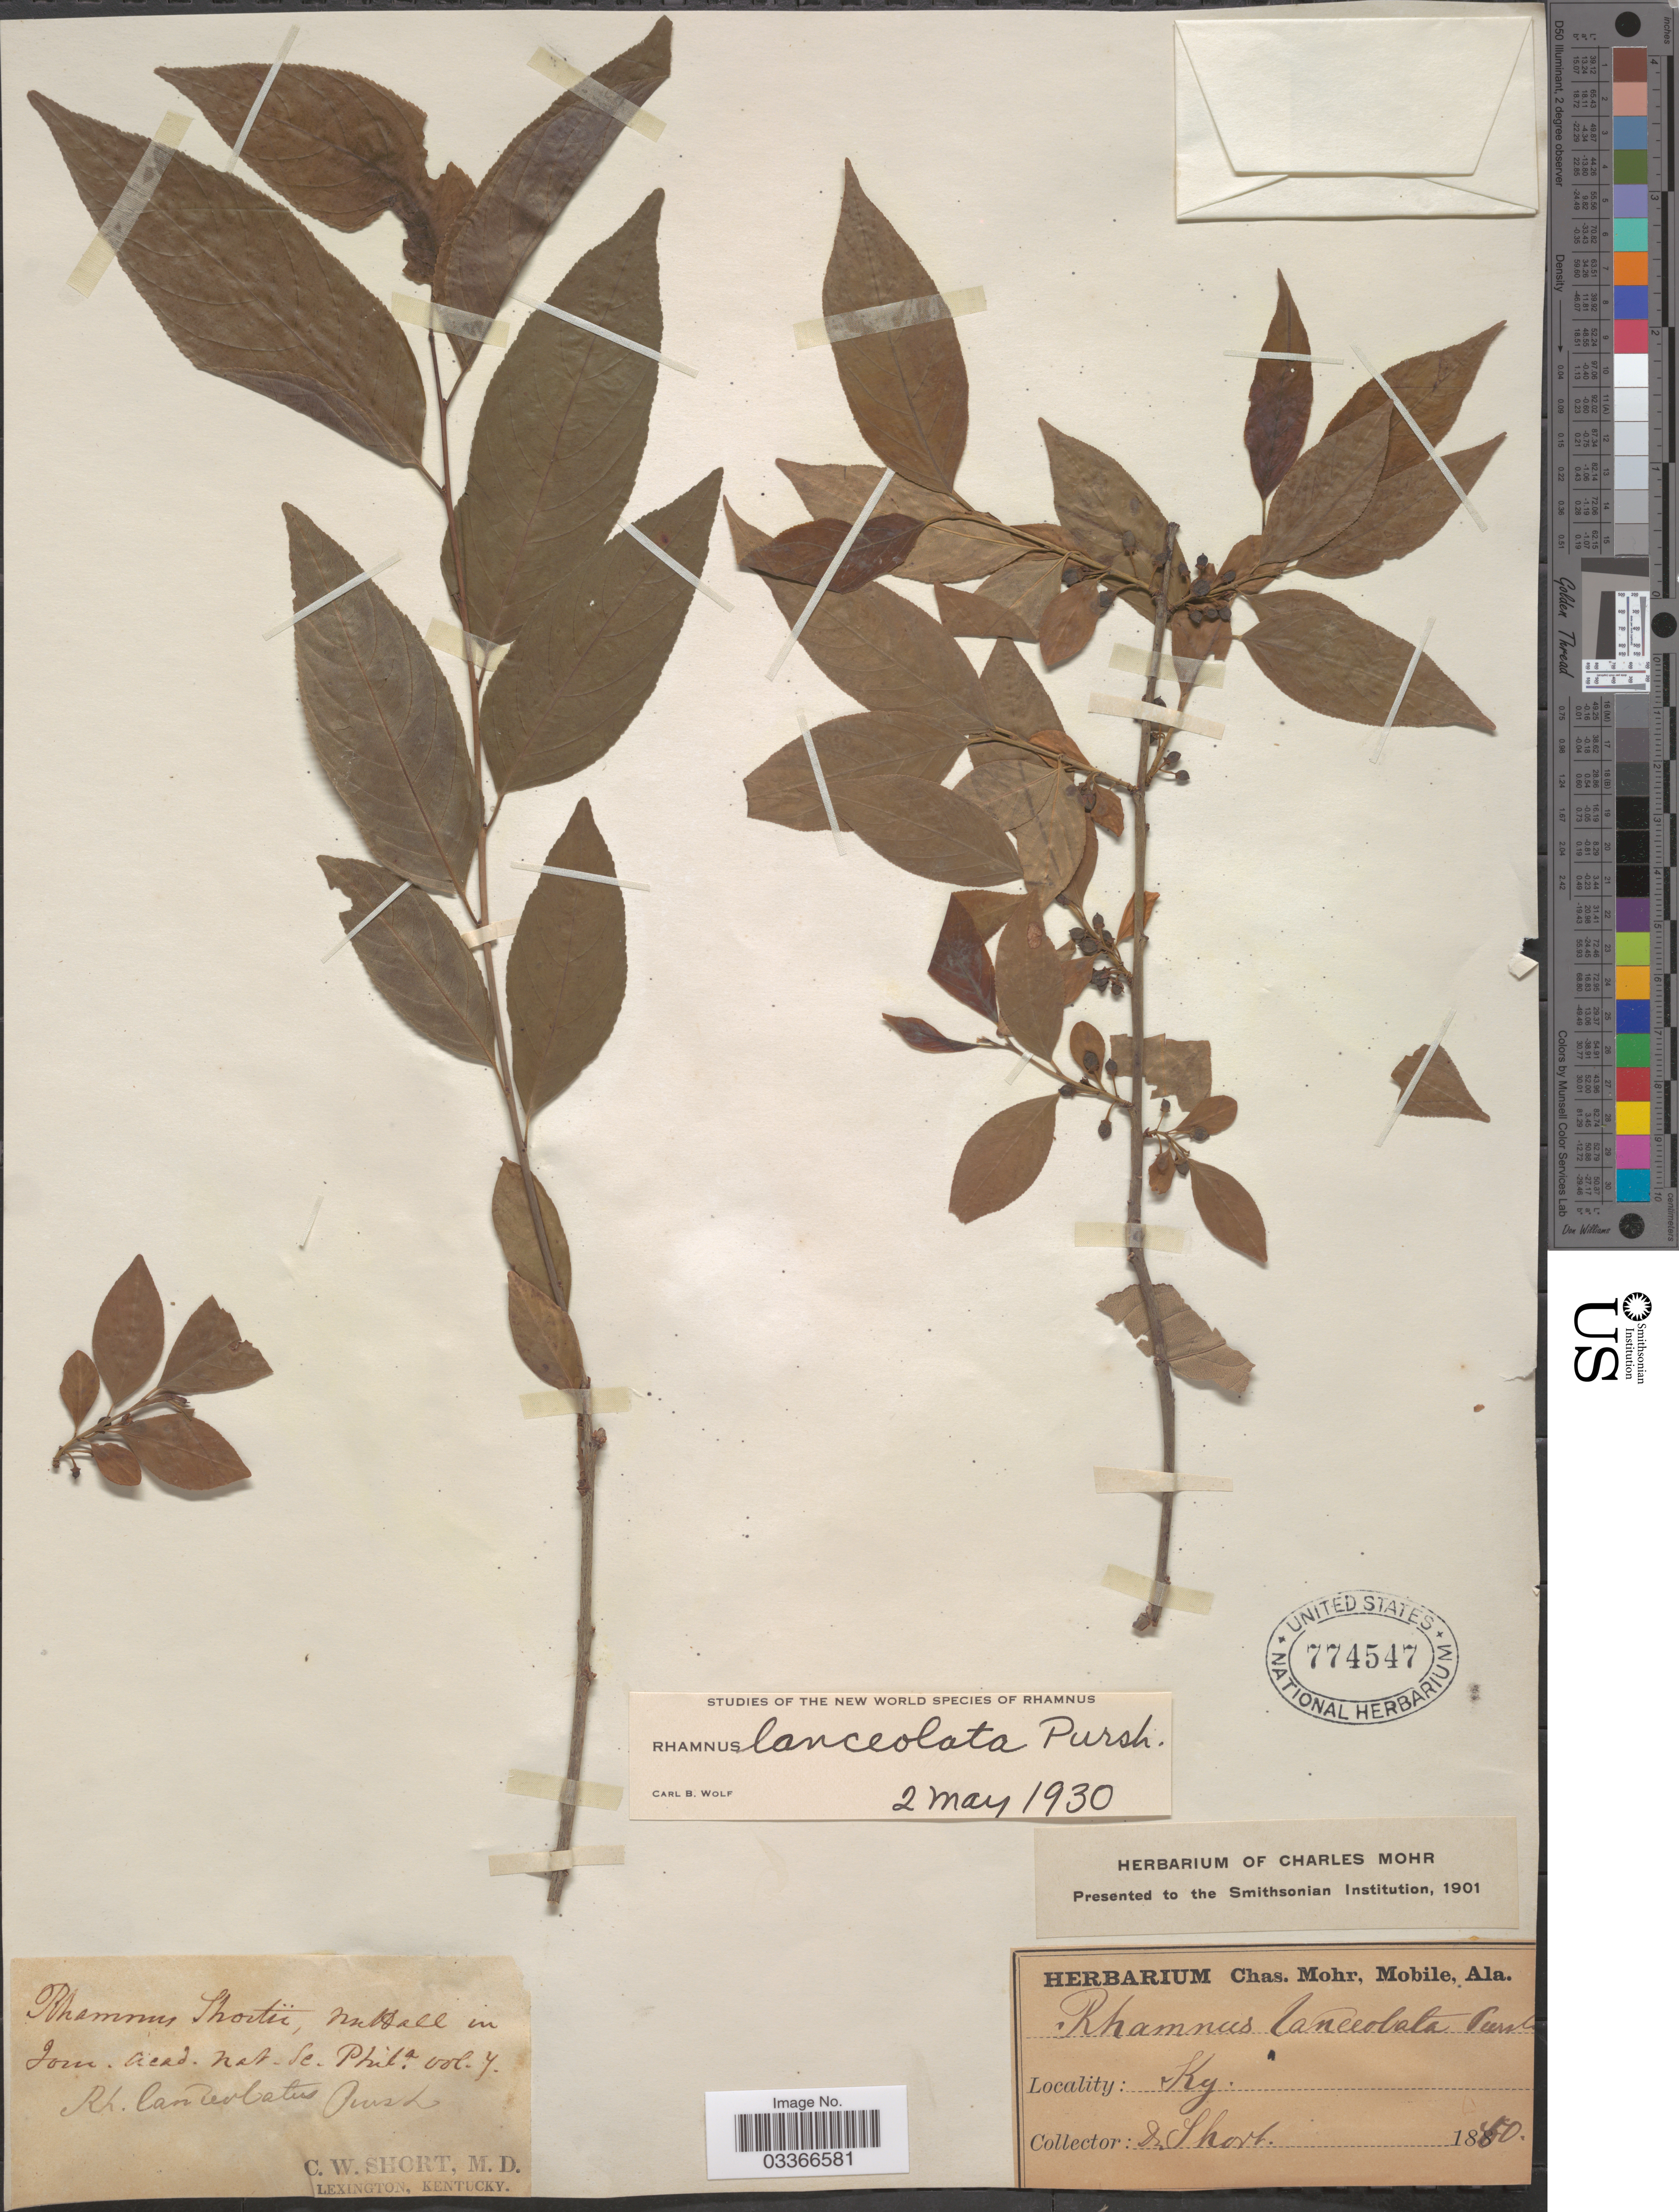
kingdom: Plantae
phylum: Tracheophyta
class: Magnoliopsida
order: Rosales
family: Rhamnaceae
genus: Rhamnus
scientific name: Rhamnus lanceolata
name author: Pursh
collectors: C. W. Short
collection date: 1860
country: United States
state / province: Kentucky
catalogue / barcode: US 774547